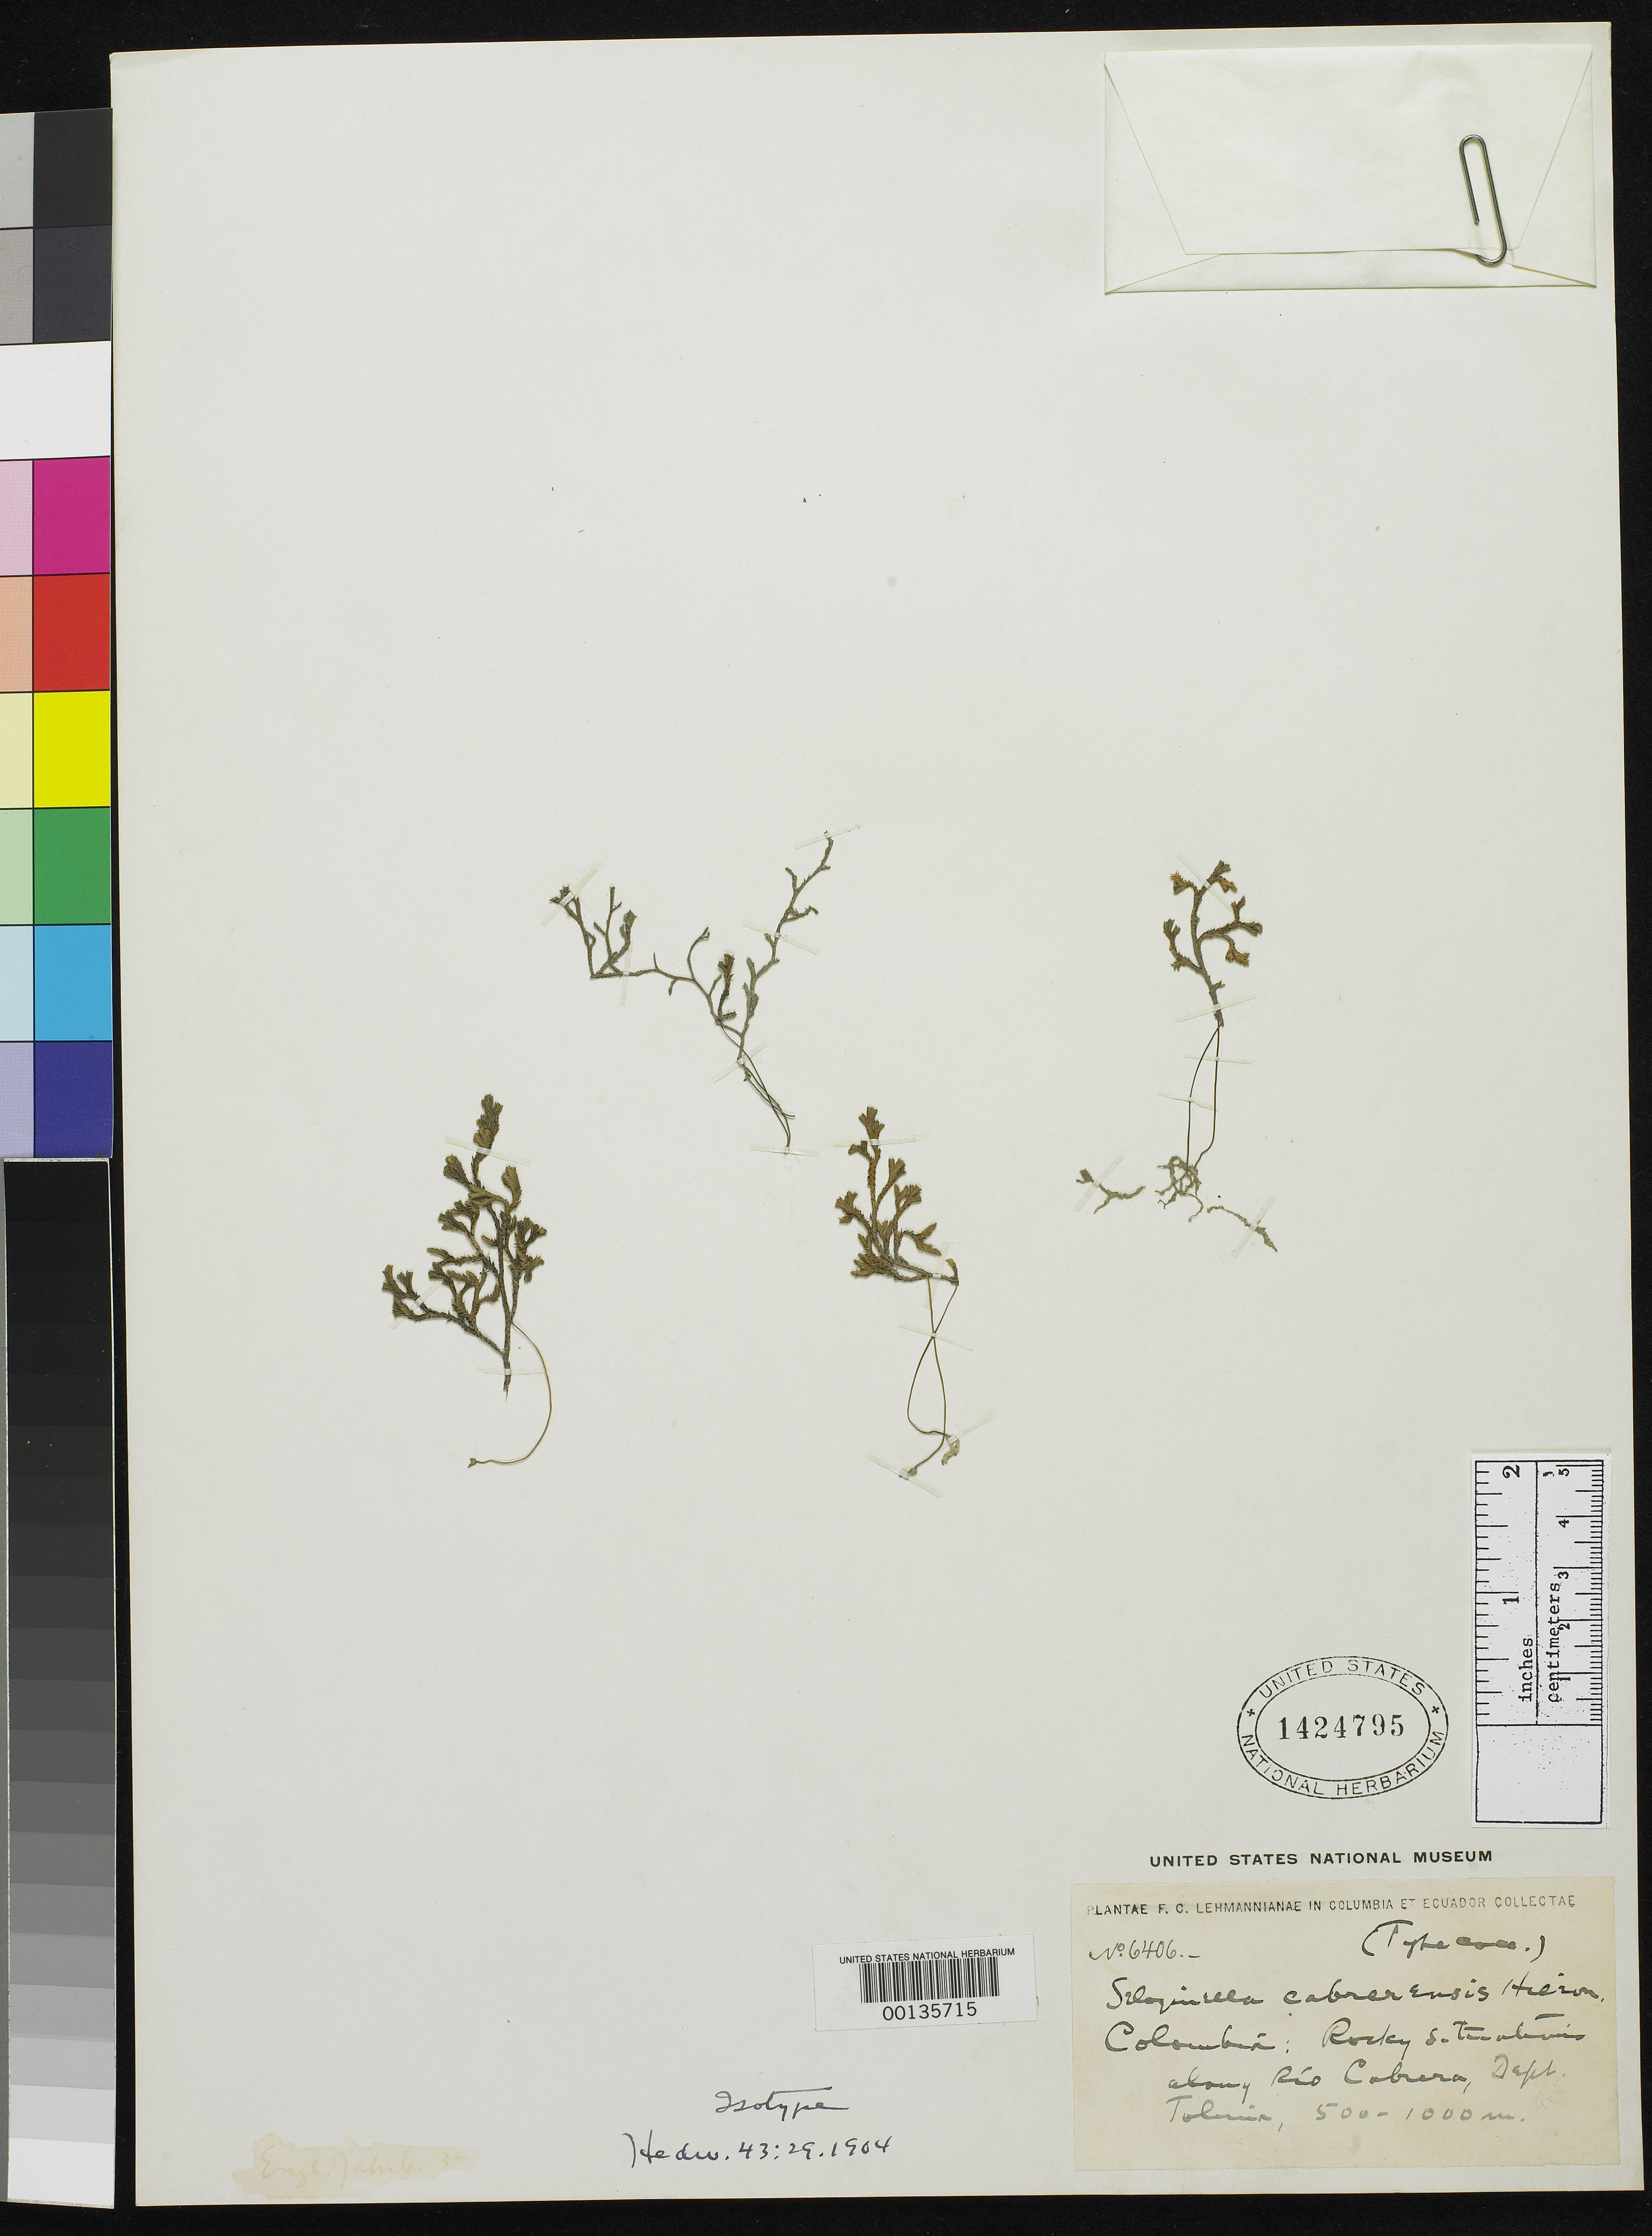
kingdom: Plantae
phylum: Tracheophyta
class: Lycopodiopsida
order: Selaginellales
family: Selaginellaceae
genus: Selaginella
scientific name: Selaginella cabrerensis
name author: Hieron.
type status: Type Collection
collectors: F. C. Lehmann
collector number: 6406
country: Colombia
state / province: Tolima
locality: Along Rio Cabera.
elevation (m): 500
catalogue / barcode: US 1424795